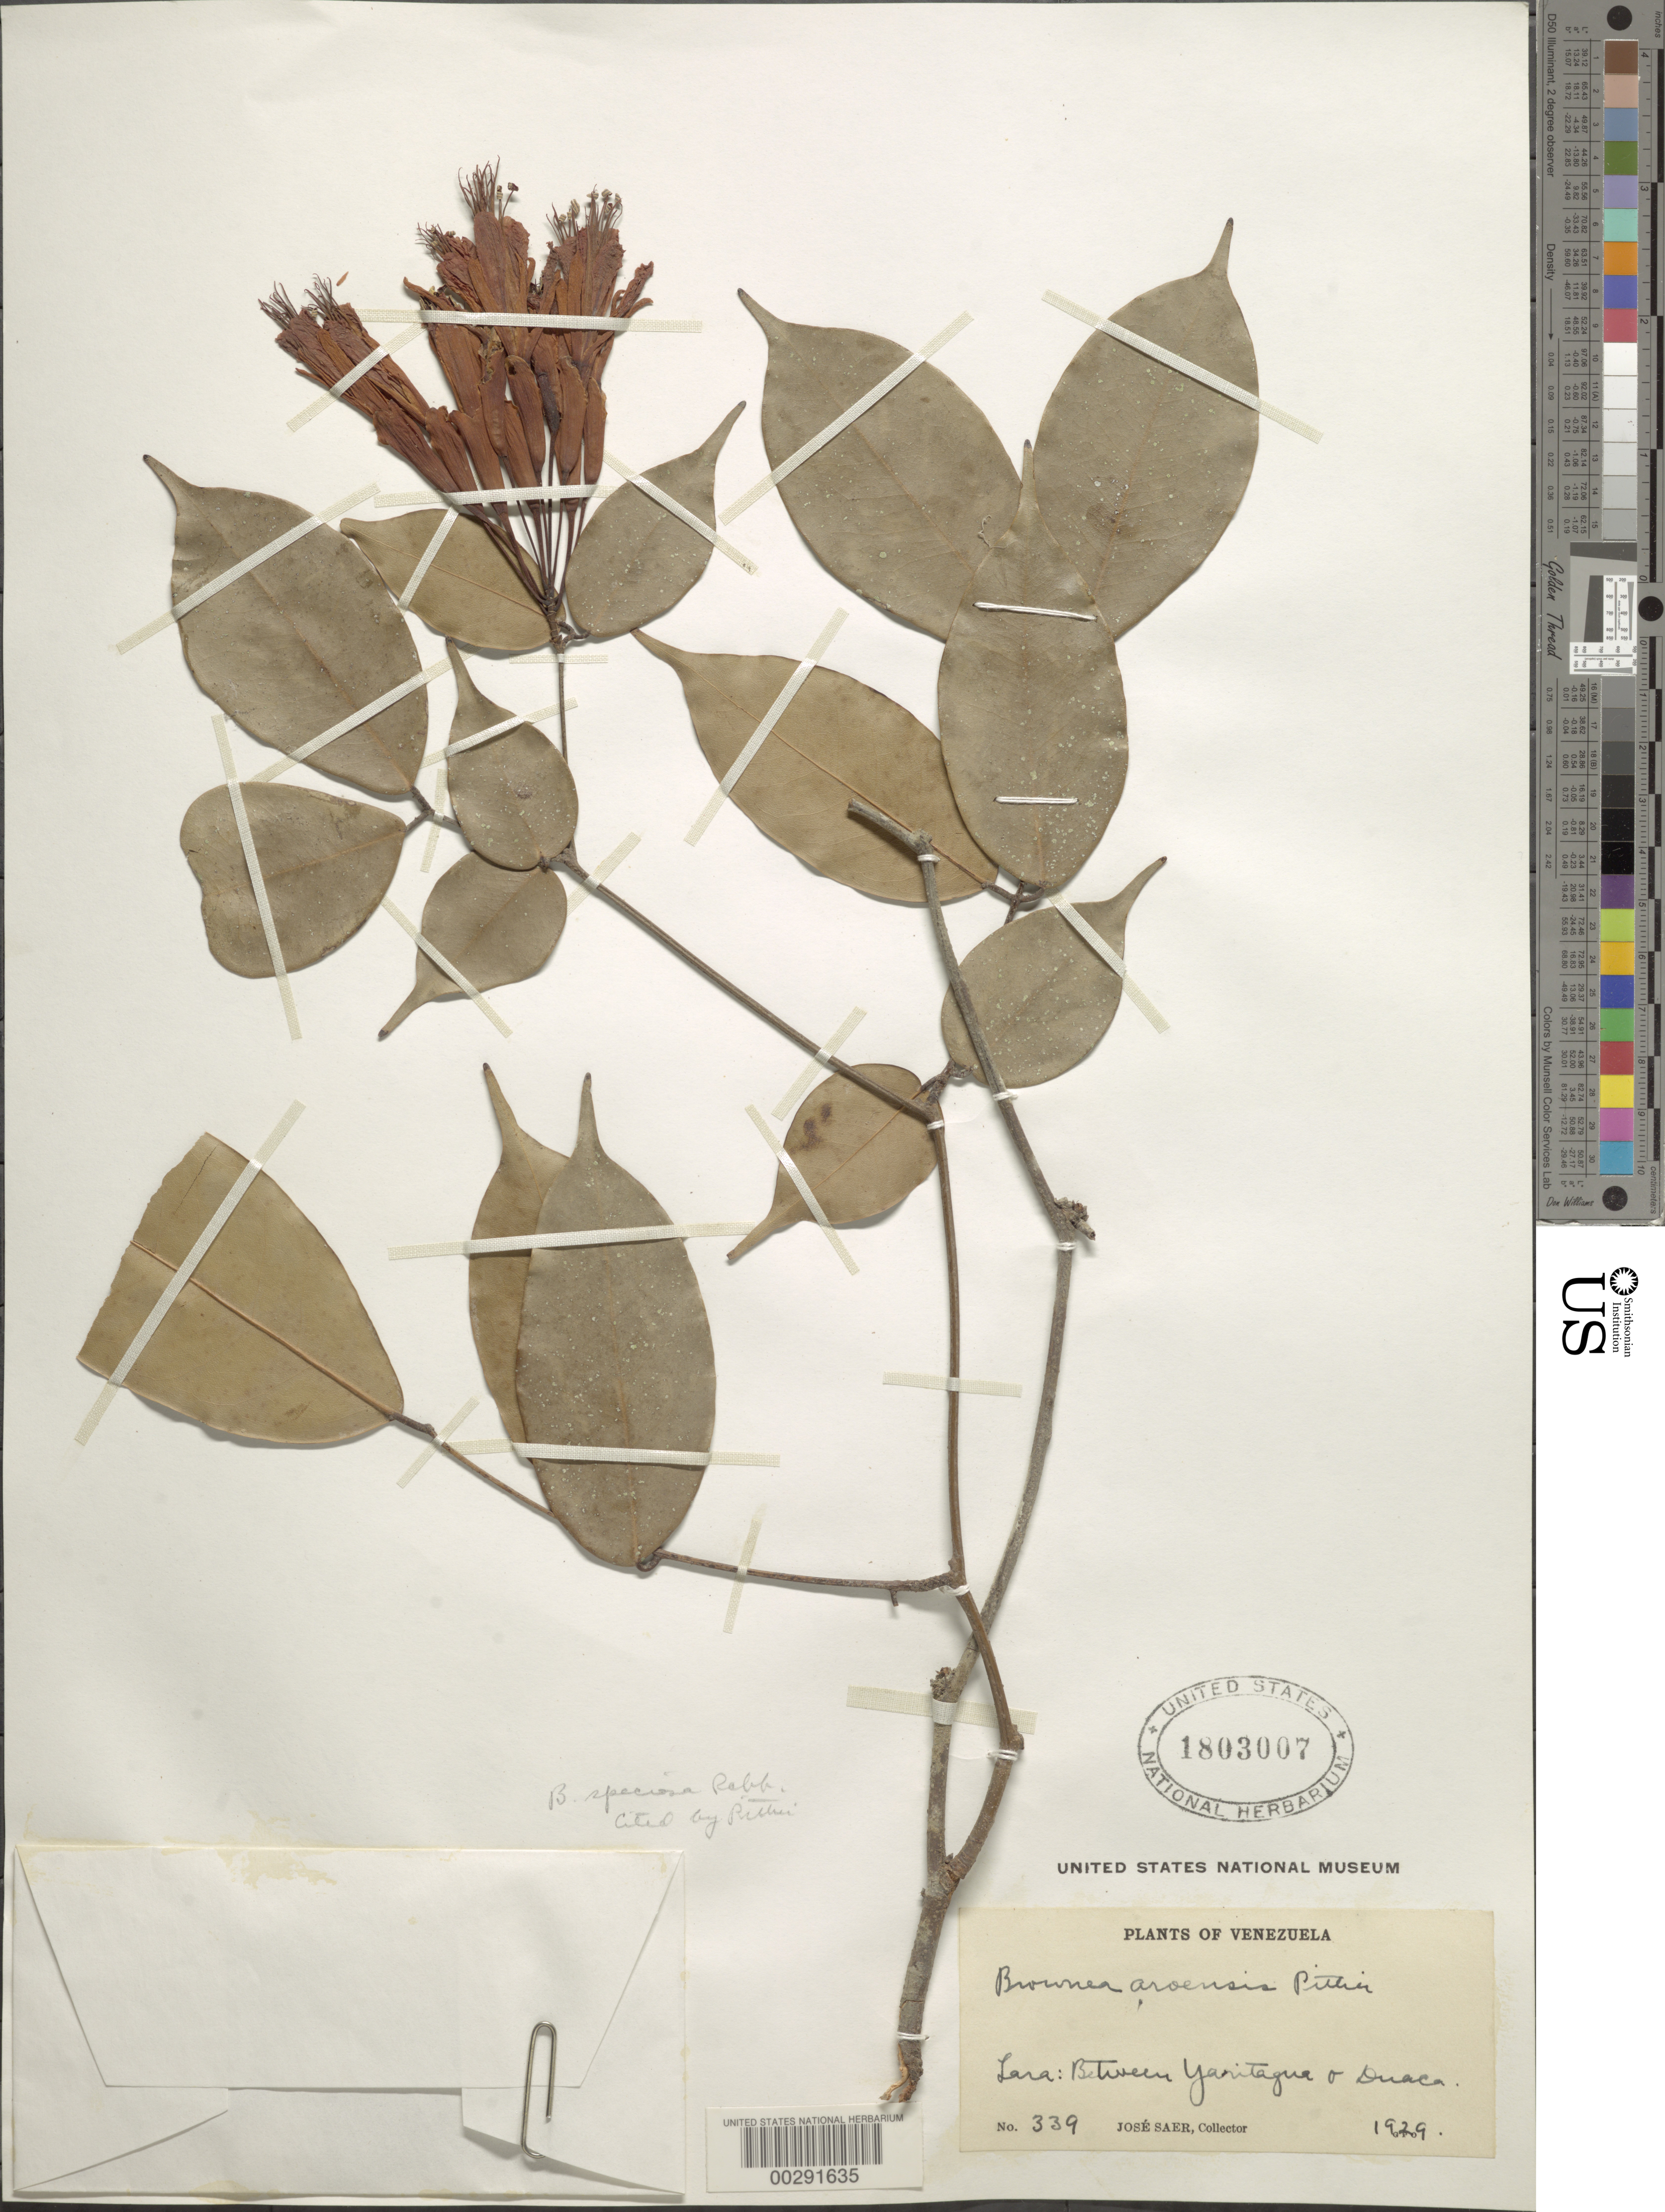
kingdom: Plantae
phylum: Tracheophyta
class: Magnoliopsida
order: Fabales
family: Fabaceae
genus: Brownea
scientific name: Brownea coccinea subsp. coccinea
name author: Jacq.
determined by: Santos-Silva, J.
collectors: J. Saer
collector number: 339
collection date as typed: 1929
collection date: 1929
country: Venezuela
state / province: Lara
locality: Between yaritegua and duaca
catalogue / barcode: US 1803007